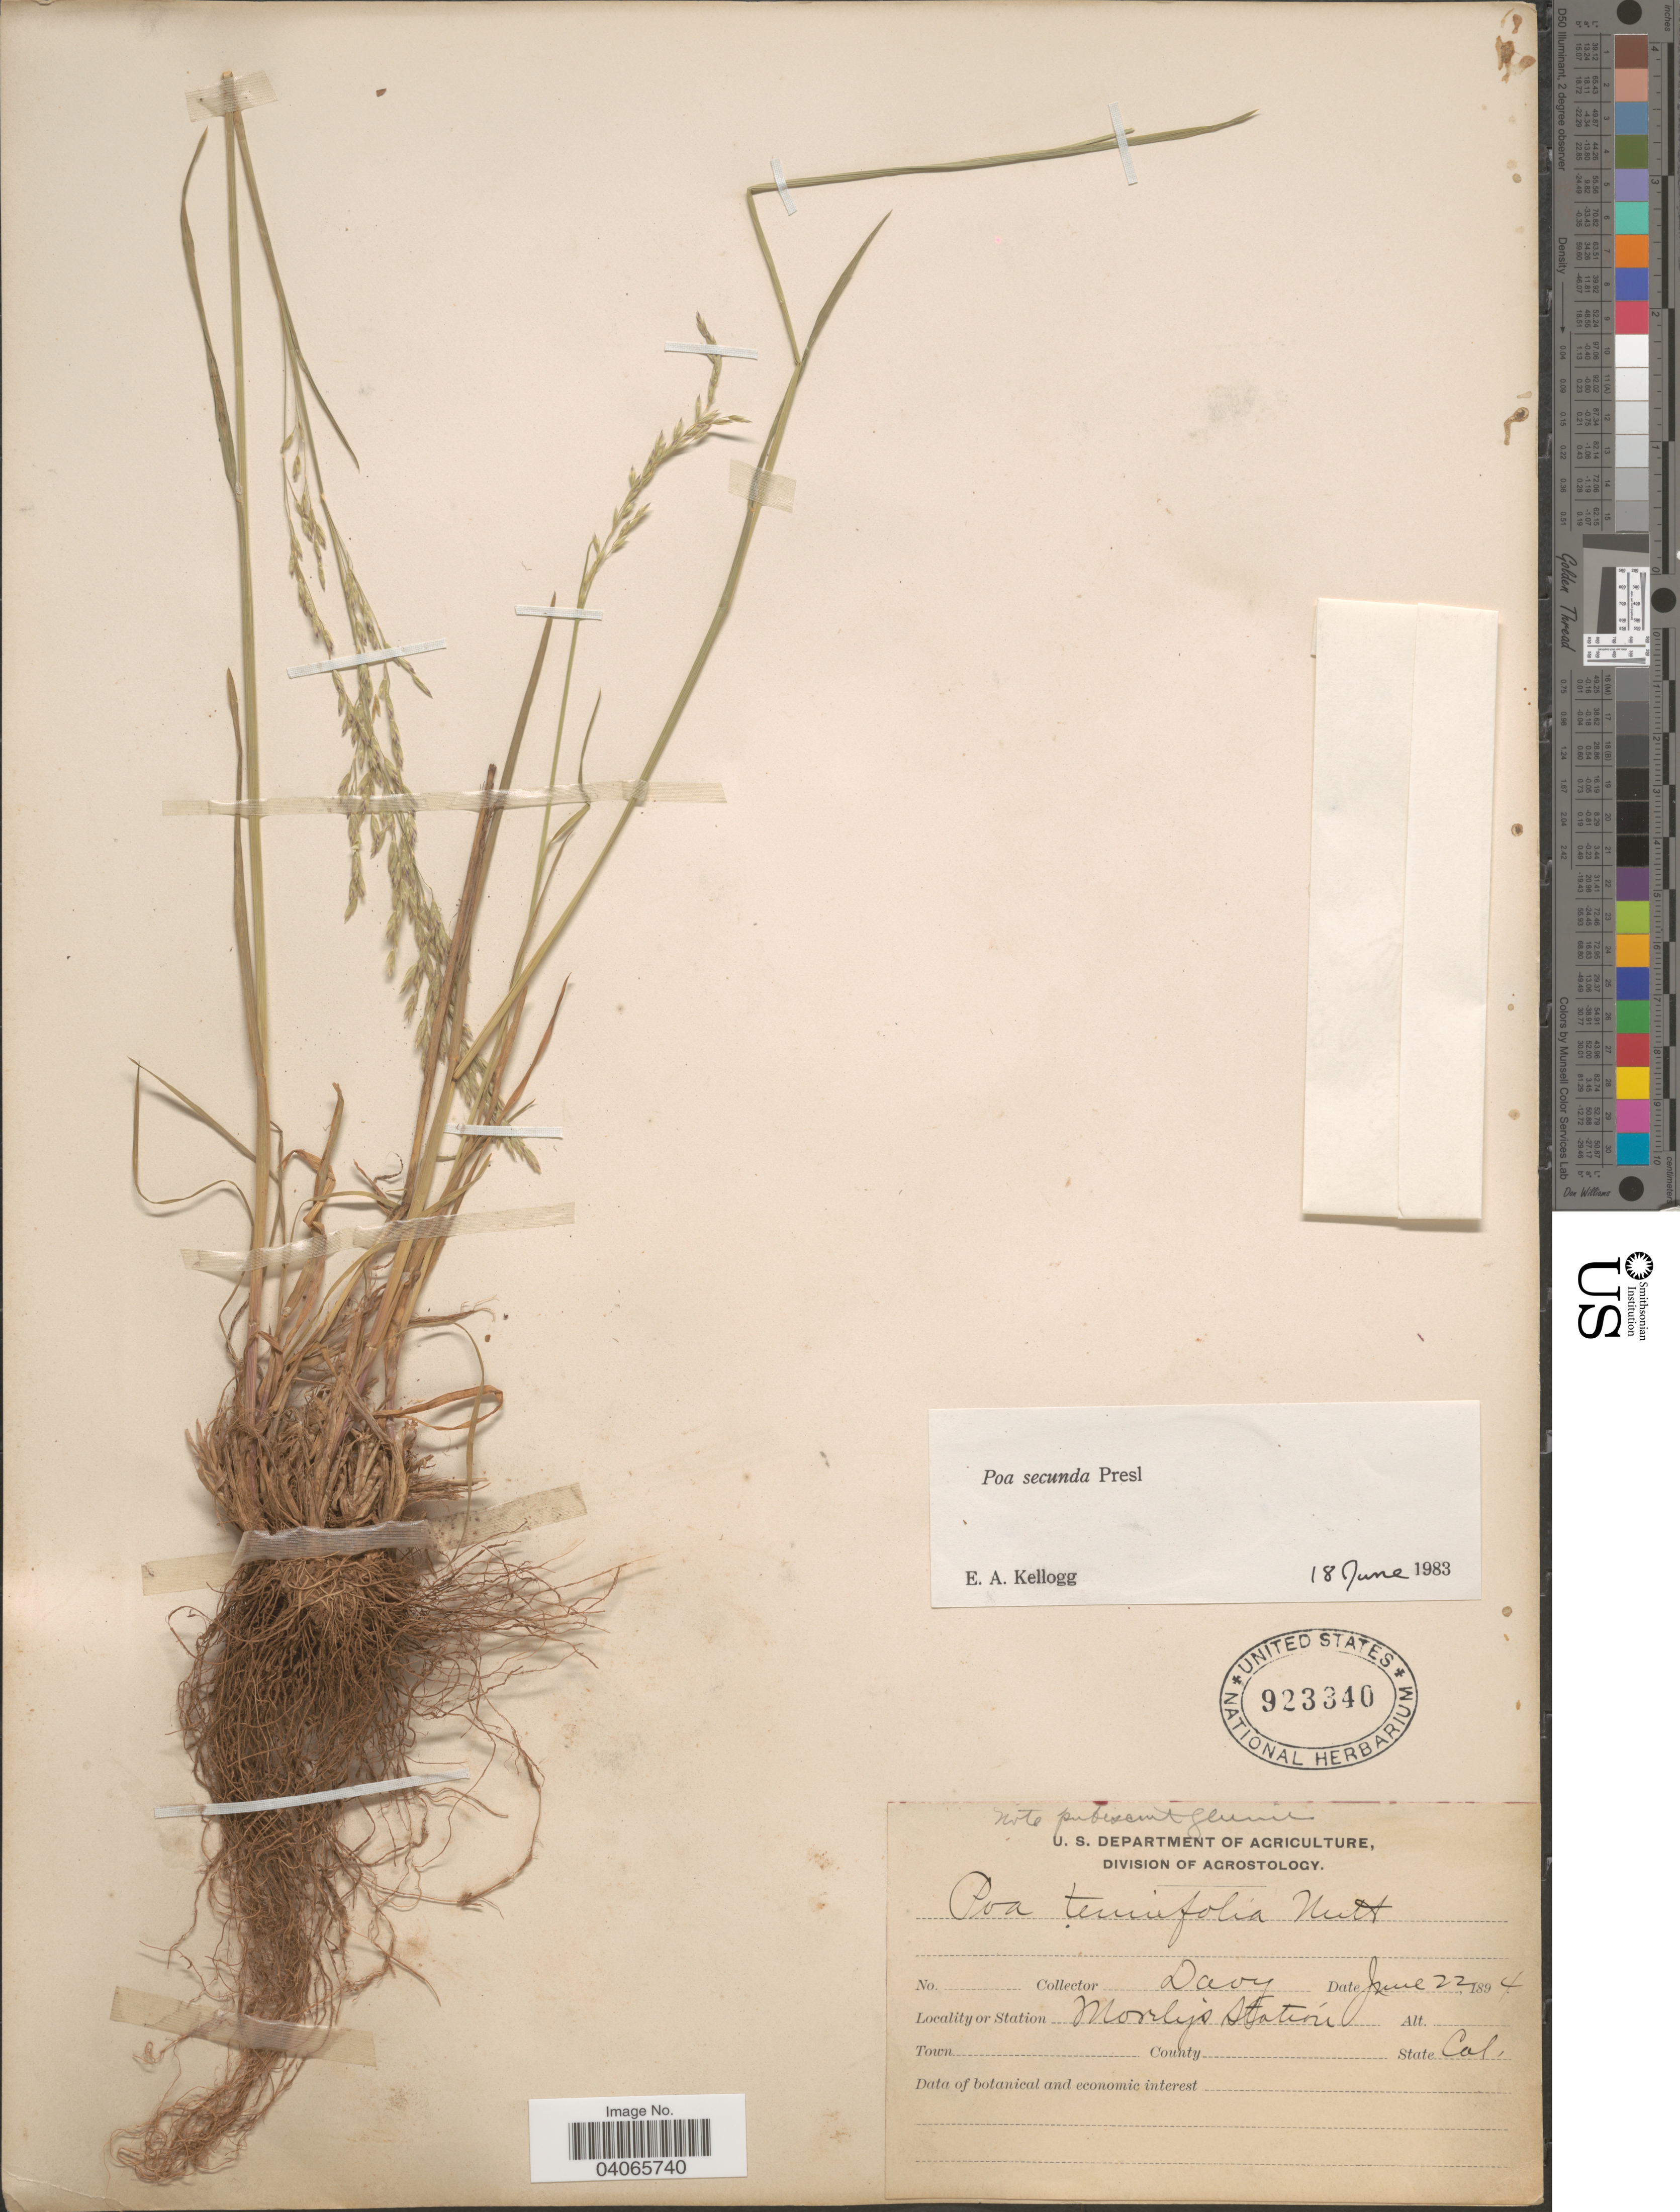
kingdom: Plantae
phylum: Tracheophyta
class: Liliopsida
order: Poales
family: Poaceae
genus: Poa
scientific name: Poa secunda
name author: J. Presl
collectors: Davy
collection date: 1894-06-22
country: United States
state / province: California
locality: Morlys Station.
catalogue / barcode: US 923340